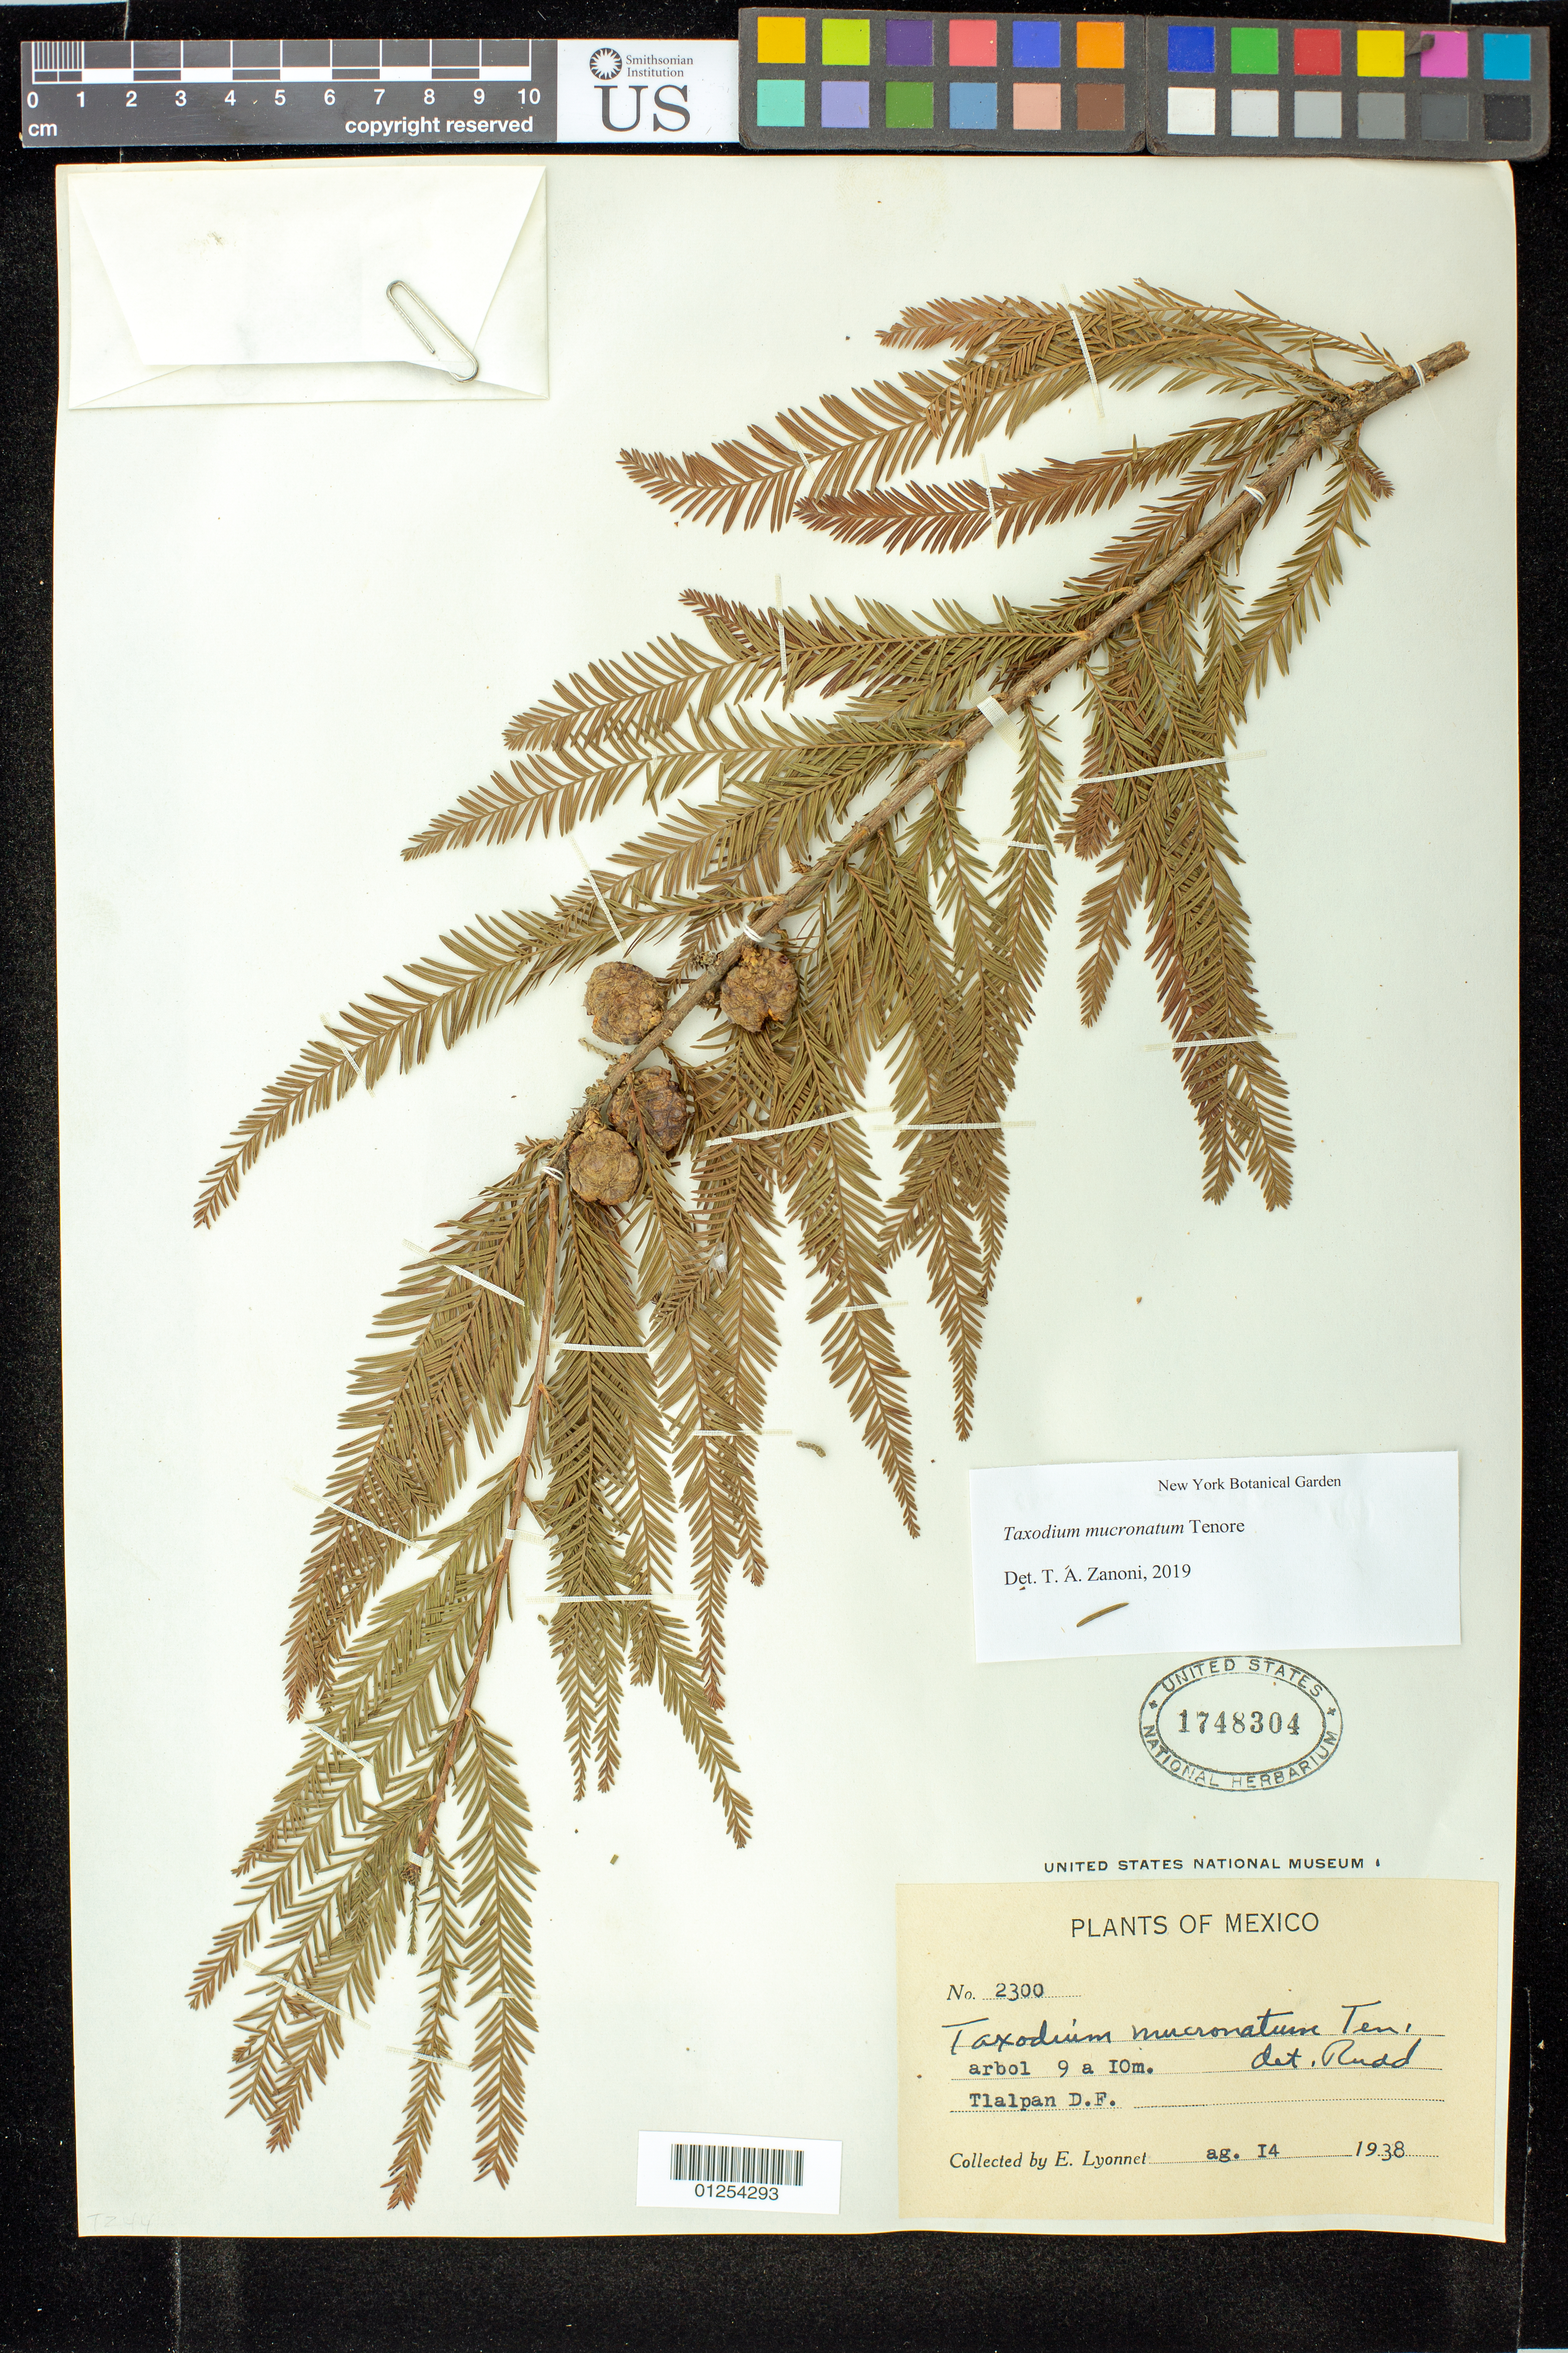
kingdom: Plantae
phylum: Tracheophyta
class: Pinopsida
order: Pinales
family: Cupressaceae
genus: Taxodium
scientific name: Taxodium mucronatum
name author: Ten.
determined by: Zanoni, T. A., (NY), New York Botanical Garden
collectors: E. Lyonnet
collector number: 2300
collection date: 1938-08-14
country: Mexico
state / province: Distrito Federal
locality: Tlalpan, D.F.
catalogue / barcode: US 1748304